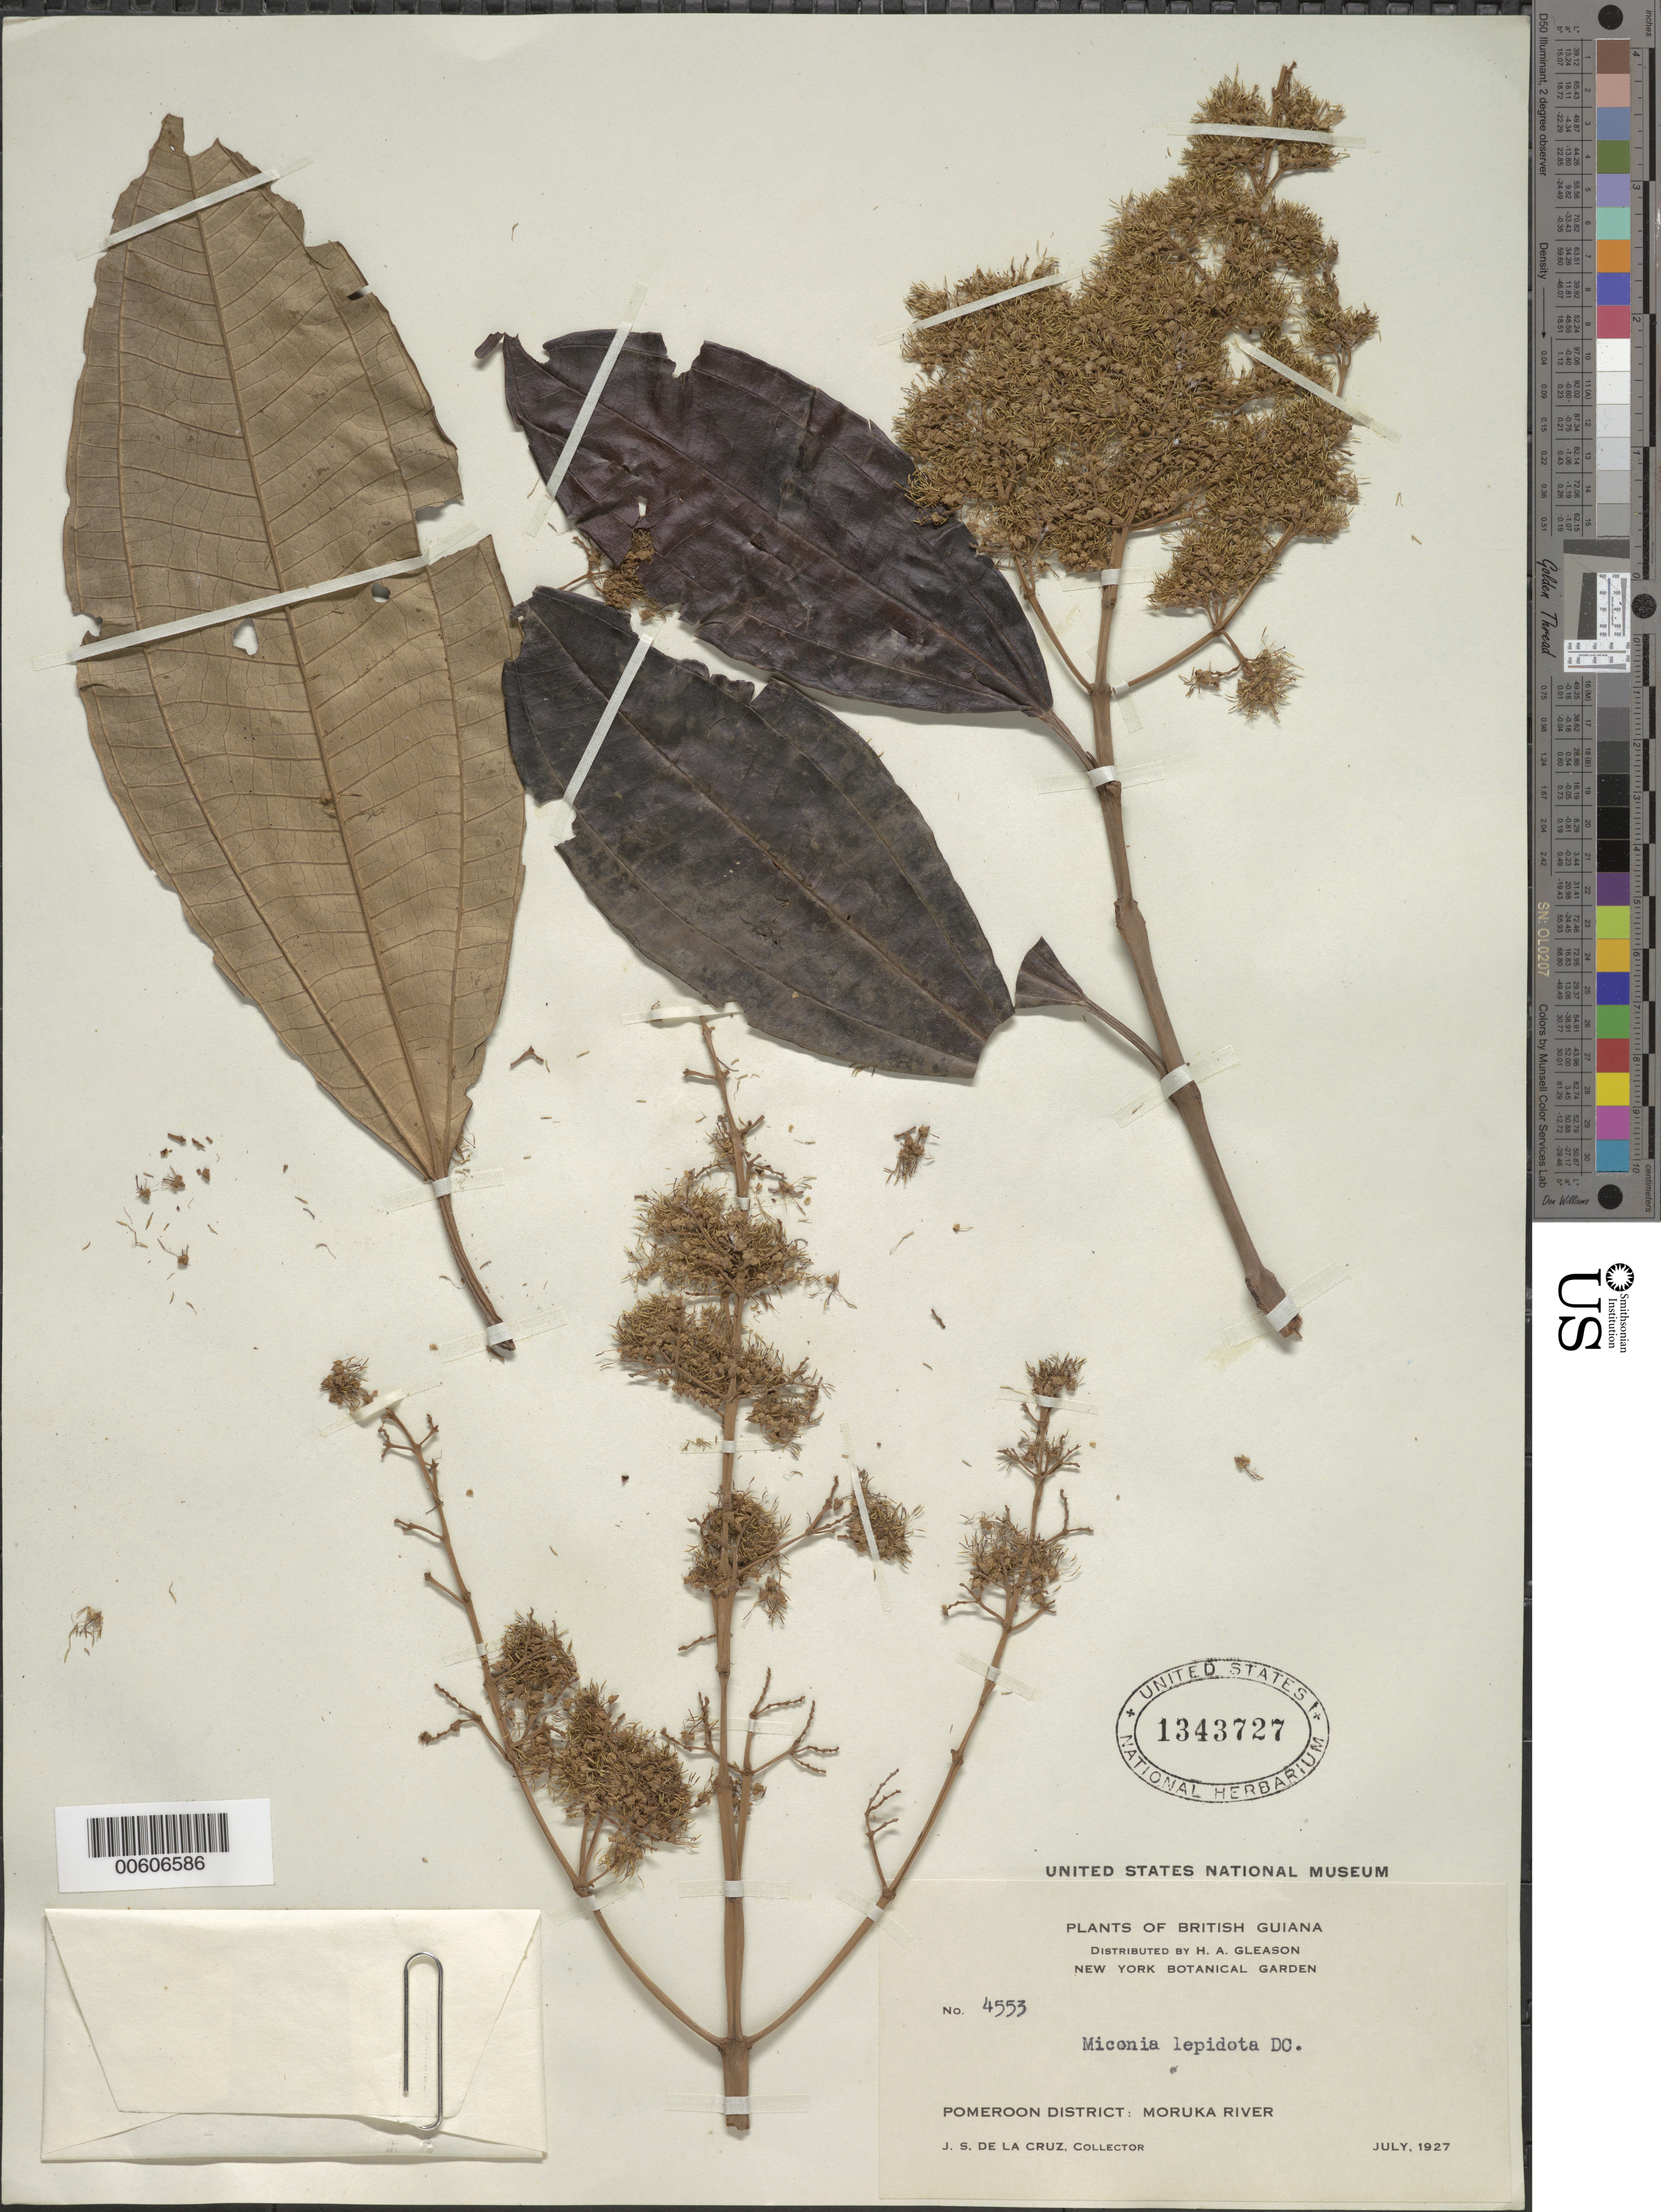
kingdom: Plantae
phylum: Tracheophyta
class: Magnoliopsida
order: Myrtales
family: Melastomataceae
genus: Miconia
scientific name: Miconia lepidota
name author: Schrank & Mart. ex DC.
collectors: J. S. de la Cruz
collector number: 4553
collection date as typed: Jul-27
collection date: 1927-07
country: Guyana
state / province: Barima-Waini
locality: Moruka R., Pomeroon Dist.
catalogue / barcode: US 1343727